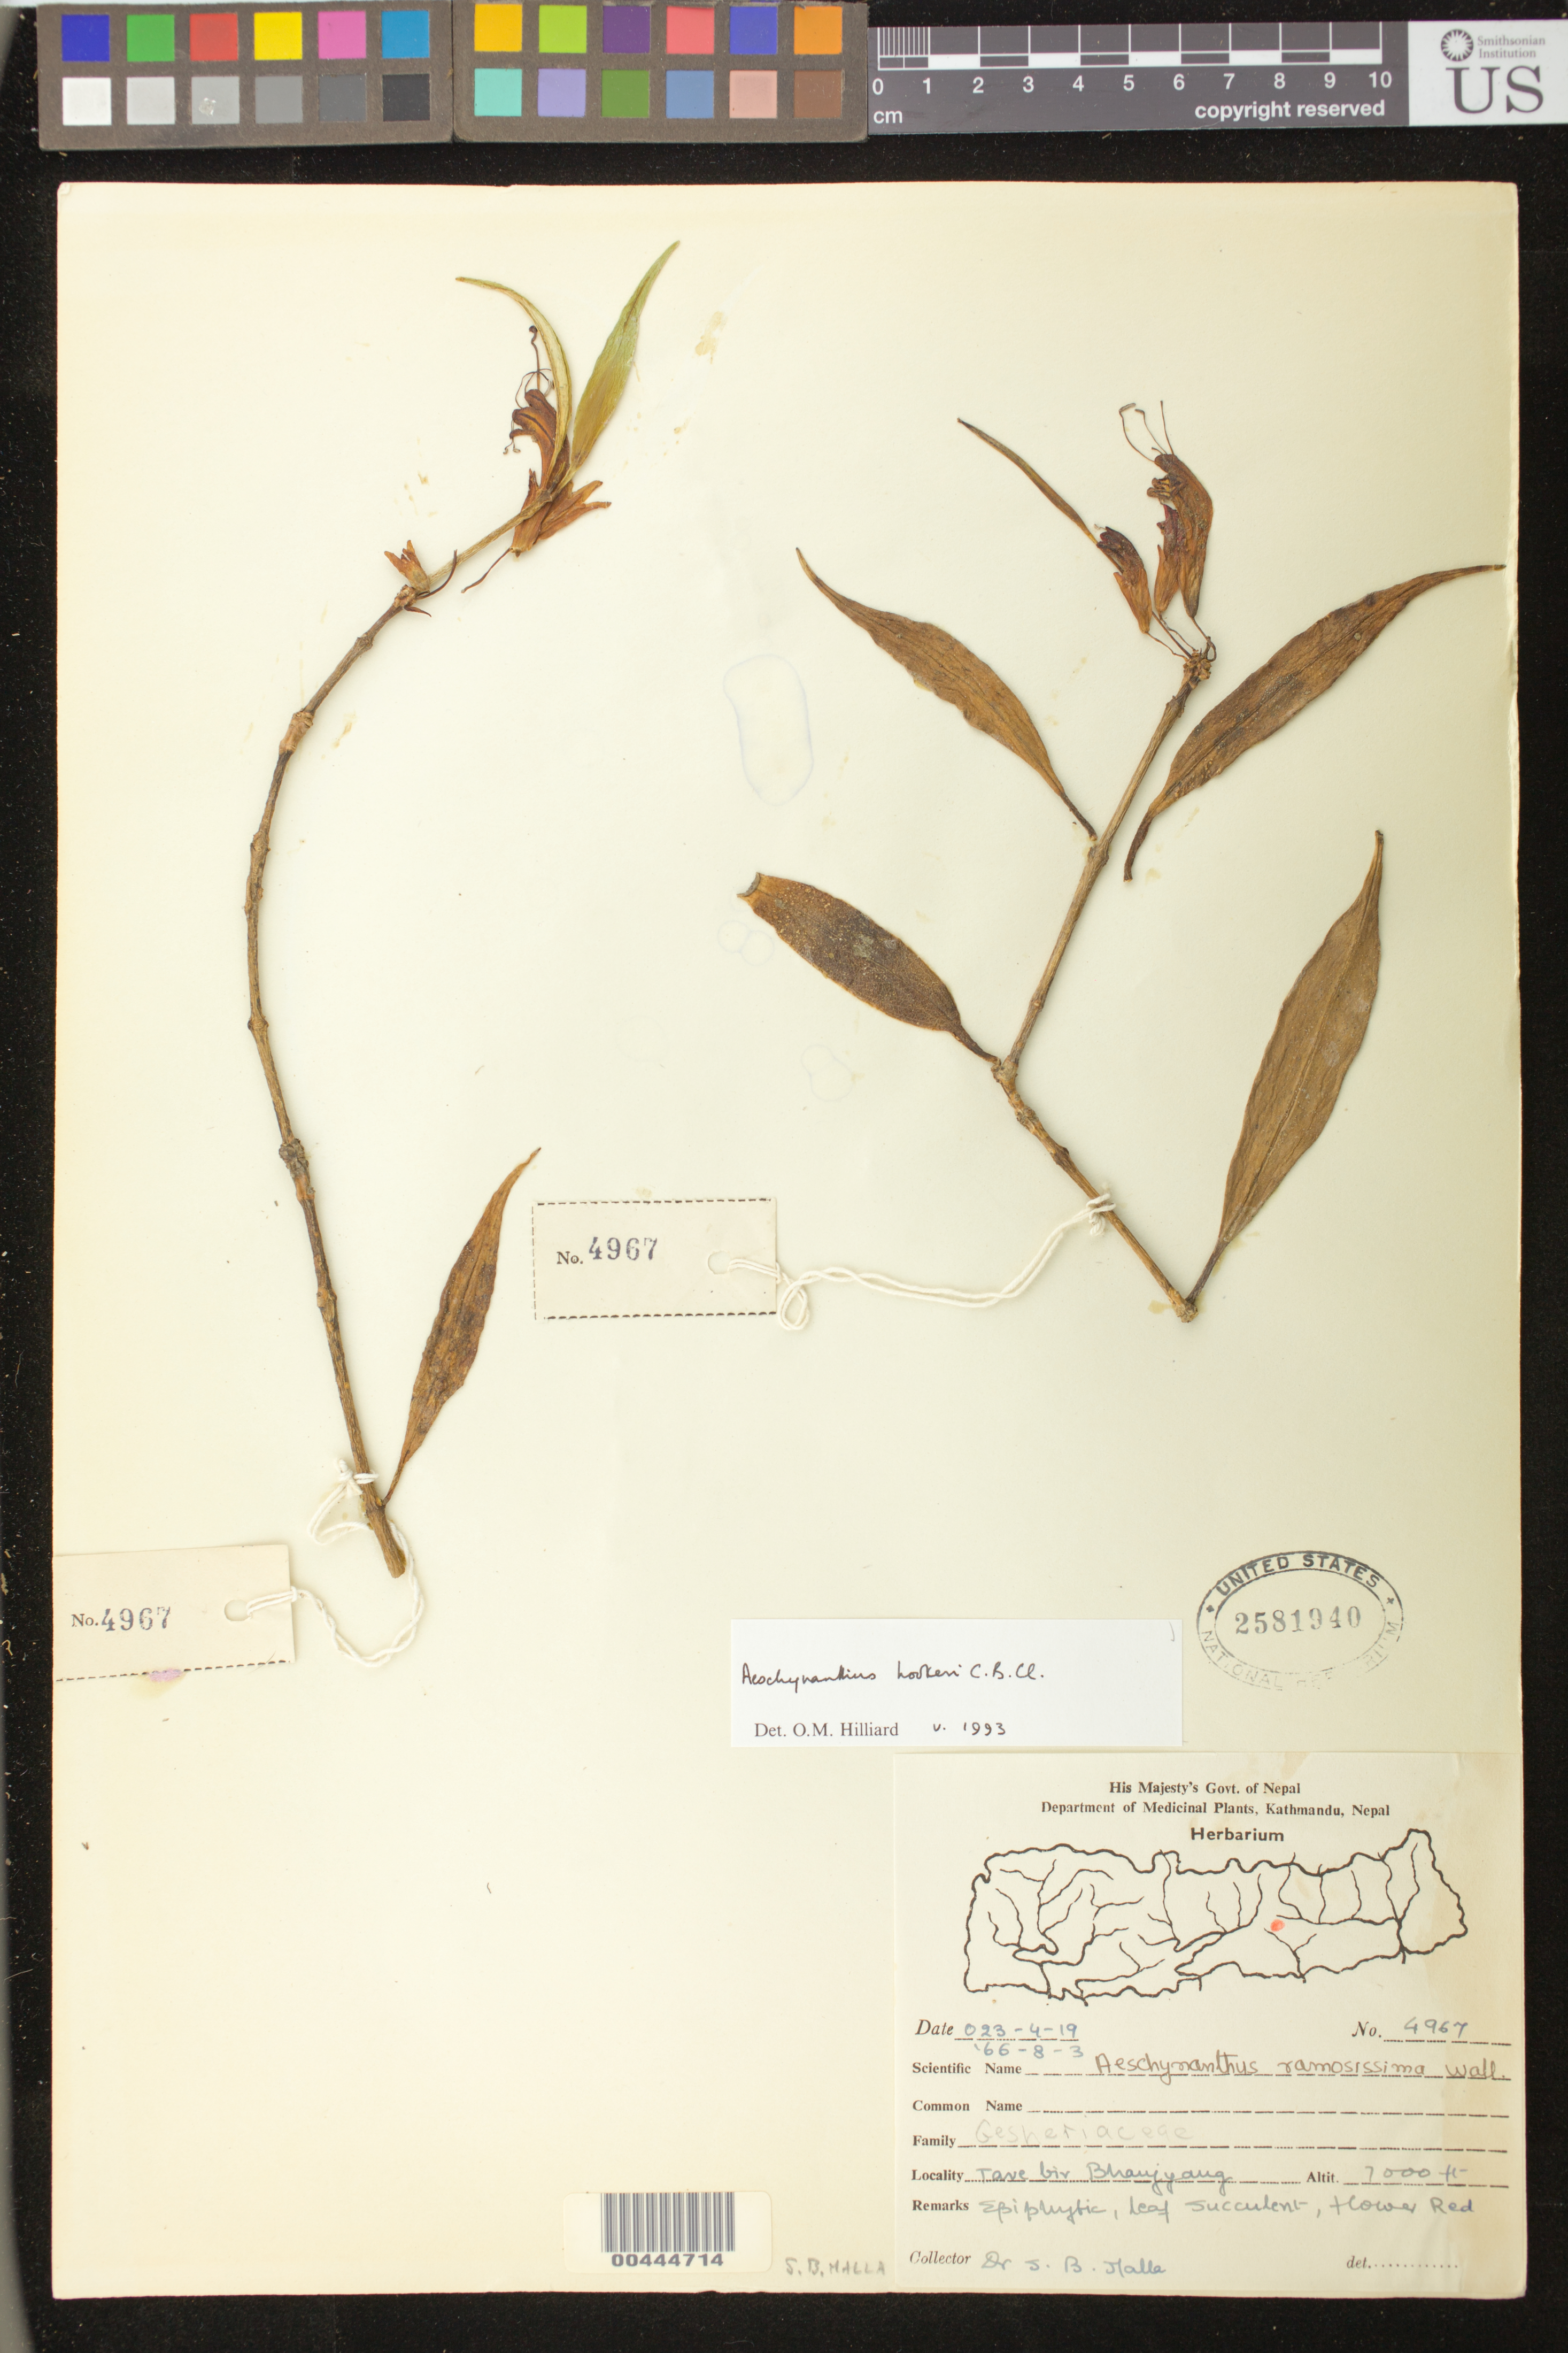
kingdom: Plantae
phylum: Tracheophyta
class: Magnoliopsida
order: Lamiales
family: Gesneriaceae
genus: Aeschynanthus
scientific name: Aeschynanthus hookeri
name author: C.B. Clarke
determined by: Hilliard, O. M.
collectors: S. Malla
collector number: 4967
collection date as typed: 23 Apr 1919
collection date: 1919-04-23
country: Nepal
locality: Bhanjyang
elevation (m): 2134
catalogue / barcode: US 2581940